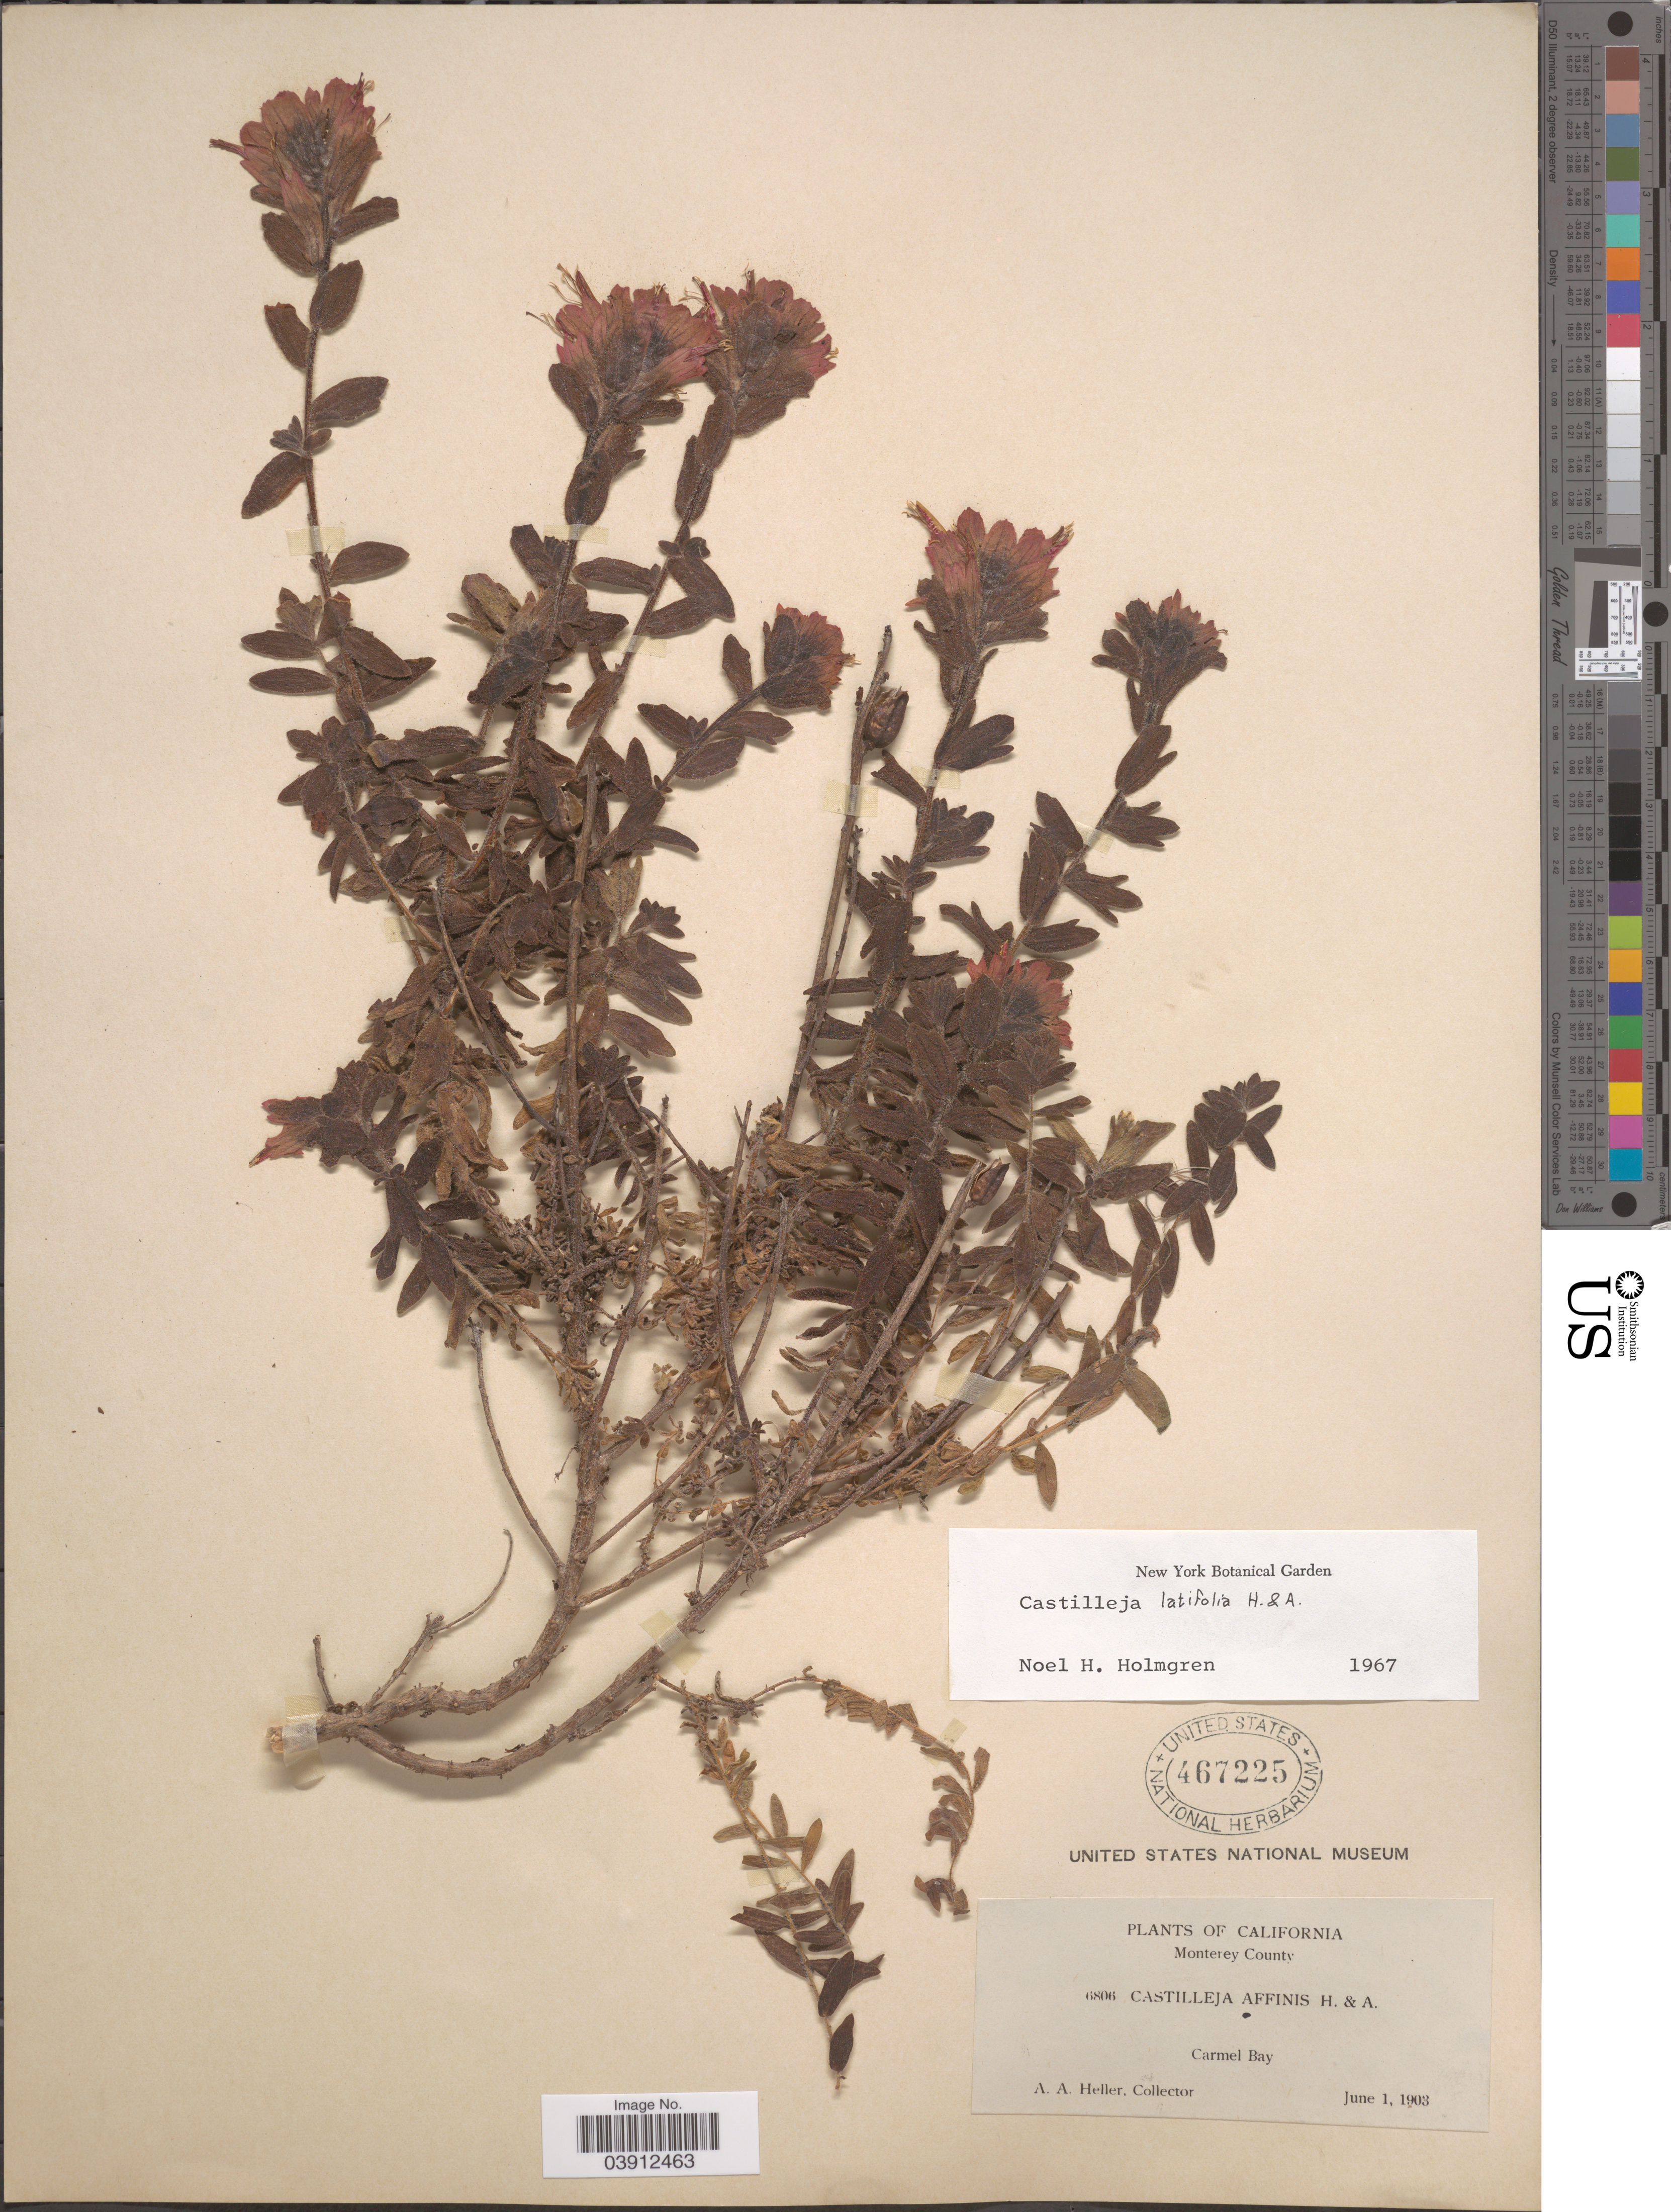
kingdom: Plantae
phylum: Tracheophyta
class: Magnoliopsida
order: Lamiales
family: Orobanchaceae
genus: Castilleja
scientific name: Castilleja latifolia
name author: Hook. & Arn.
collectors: A. A. Heller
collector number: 6806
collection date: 1903-06-01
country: United States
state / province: California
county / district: Monterey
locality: Monterey County. Carmel Bay.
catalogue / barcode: US 467225